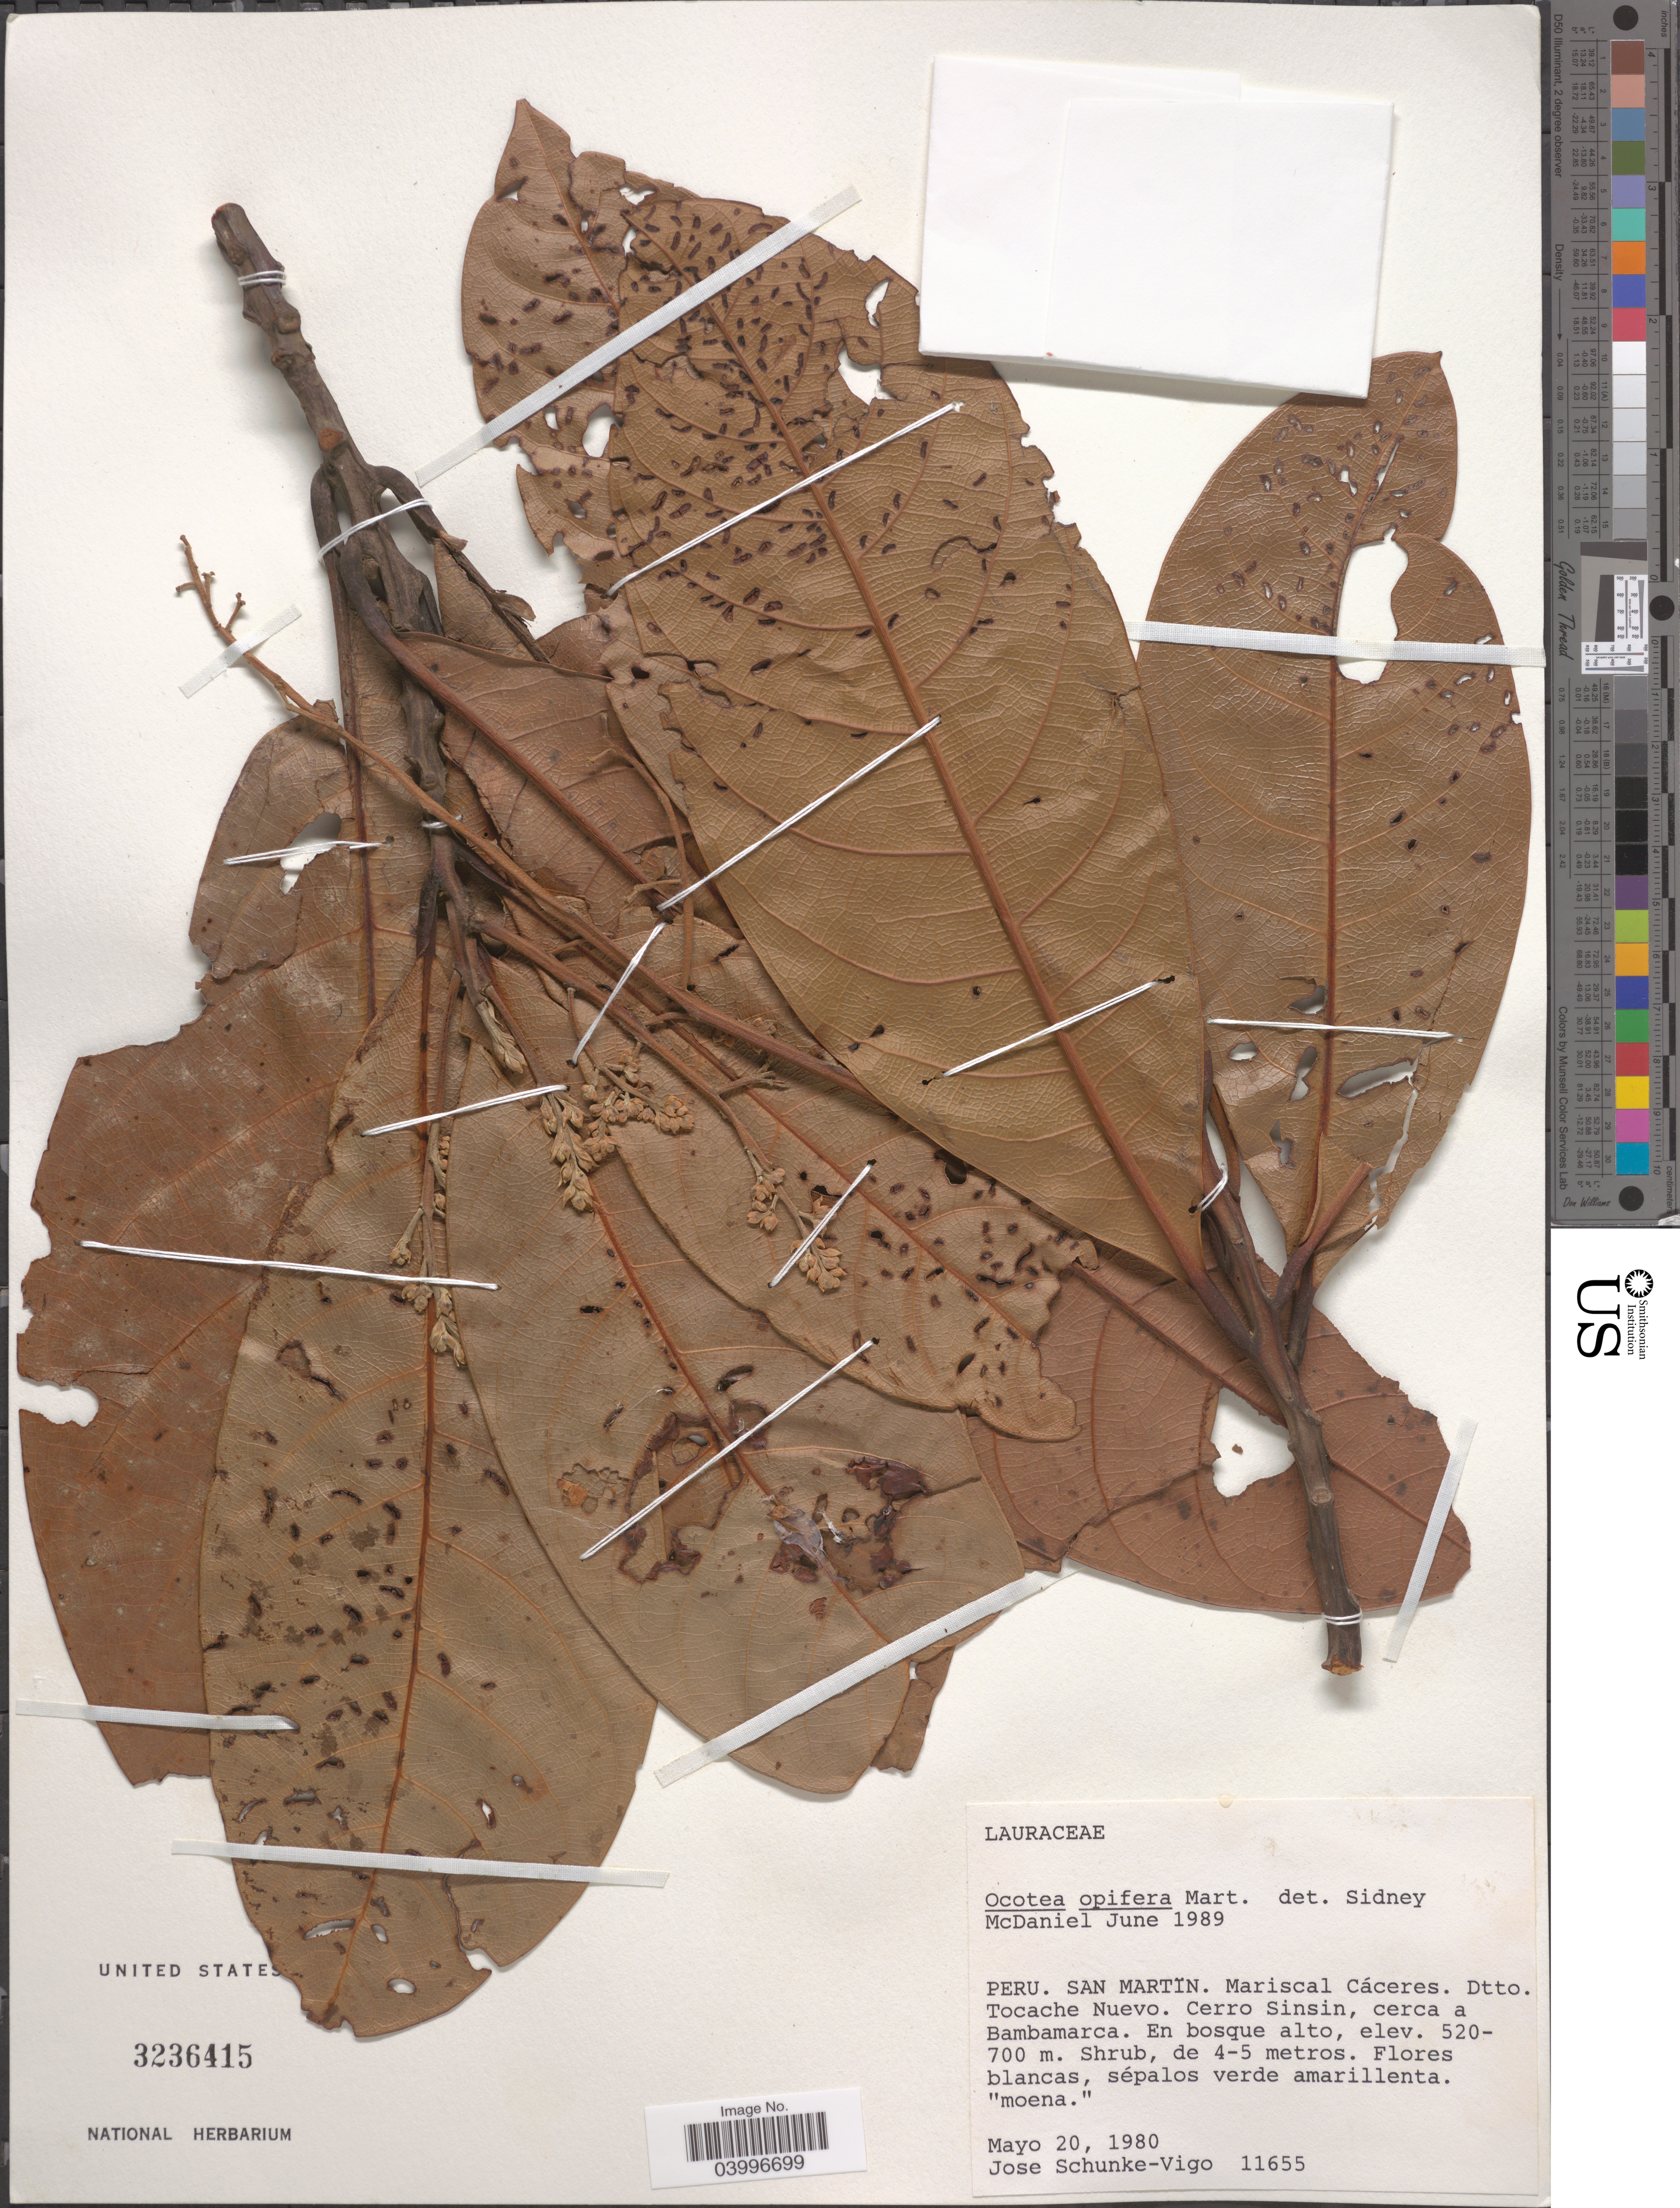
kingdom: Plantae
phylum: Tracheophyta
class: Magnoliopsida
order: Laurales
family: Lauraceae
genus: Ocotea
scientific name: Ocotea opifera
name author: Mart.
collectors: J. Schunke Vigo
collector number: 11655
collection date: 1980-05-20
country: Peru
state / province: San Martín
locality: Mariscal Cáceres. Dtto. Tocache Nuevo. Cerro Sinsin, cerca a Bambamarca.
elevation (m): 520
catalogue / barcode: US 3236415